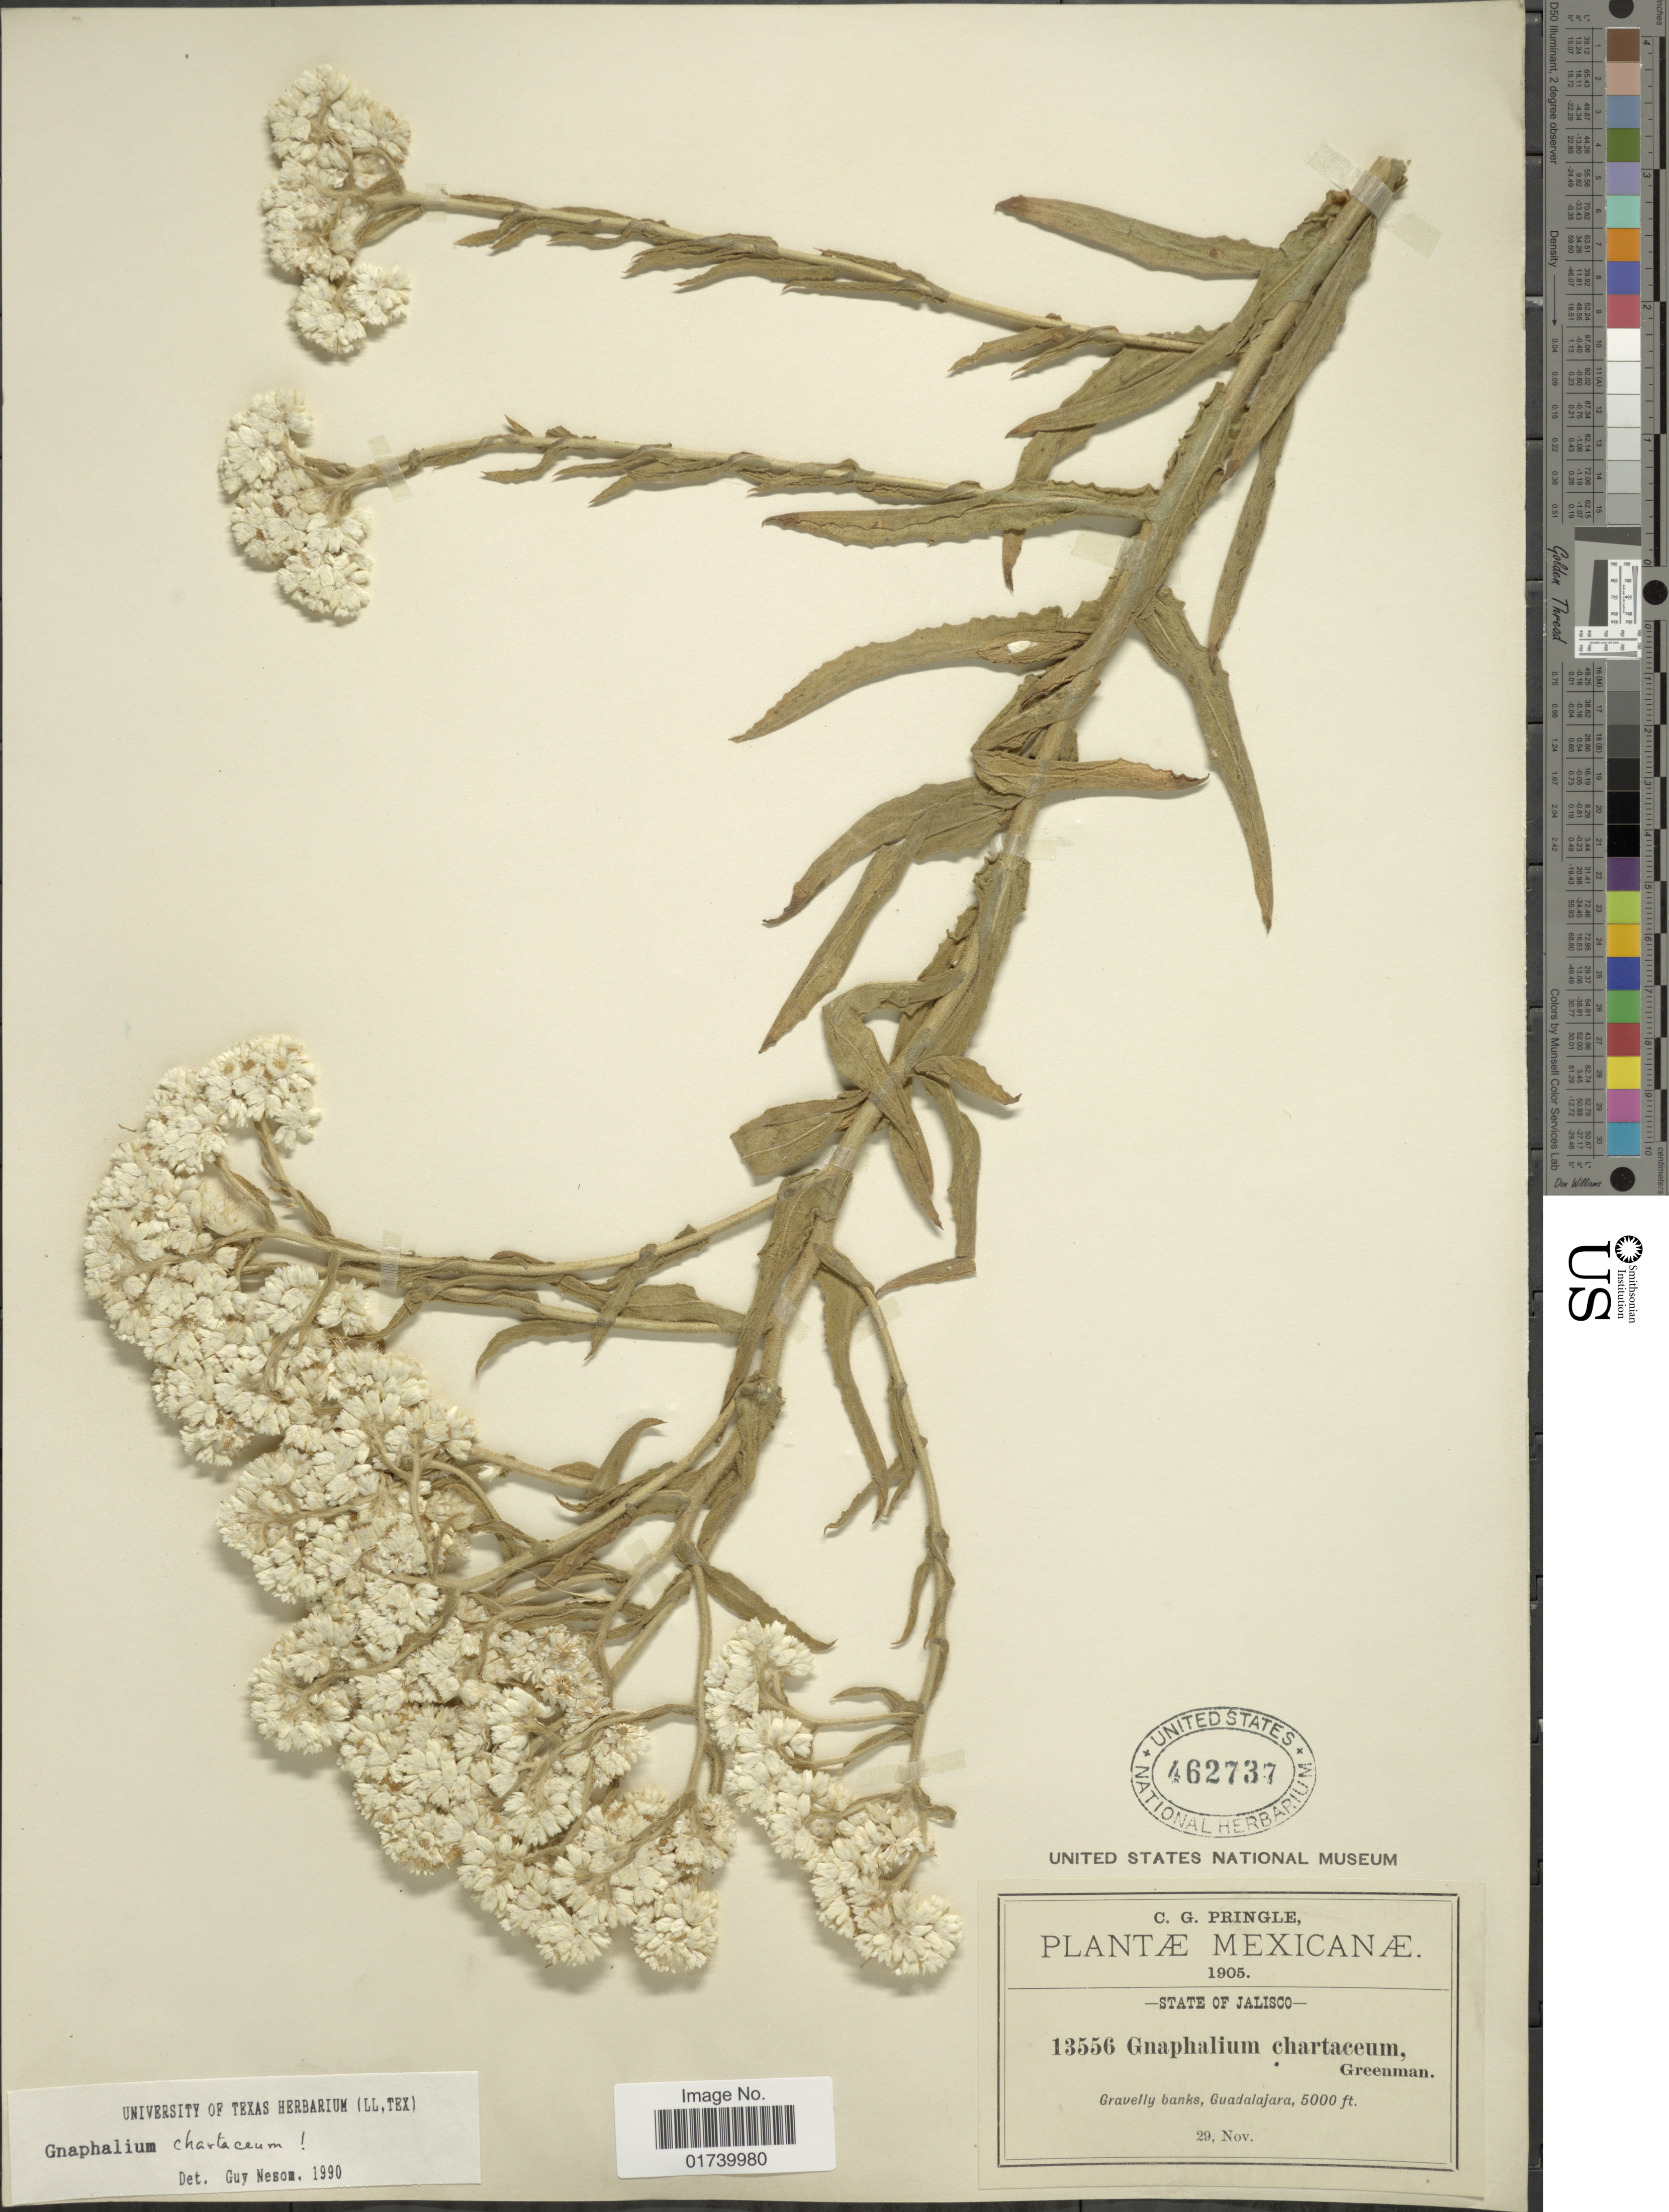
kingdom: Plantae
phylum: Tracheophyta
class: Magnoliopsida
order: Asterales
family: Asteraceae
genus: Pseudognaphalium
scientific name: Pseudognaphalium chartaceum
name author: (Greenm.) Anderb.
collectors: C. G. Pringle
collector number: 13556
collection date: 1905-11-29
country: Mexico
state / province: Jalisco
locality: State of Jalisco, gravelly banks, Guadalajara.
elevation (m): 1524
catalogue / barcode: US 462737